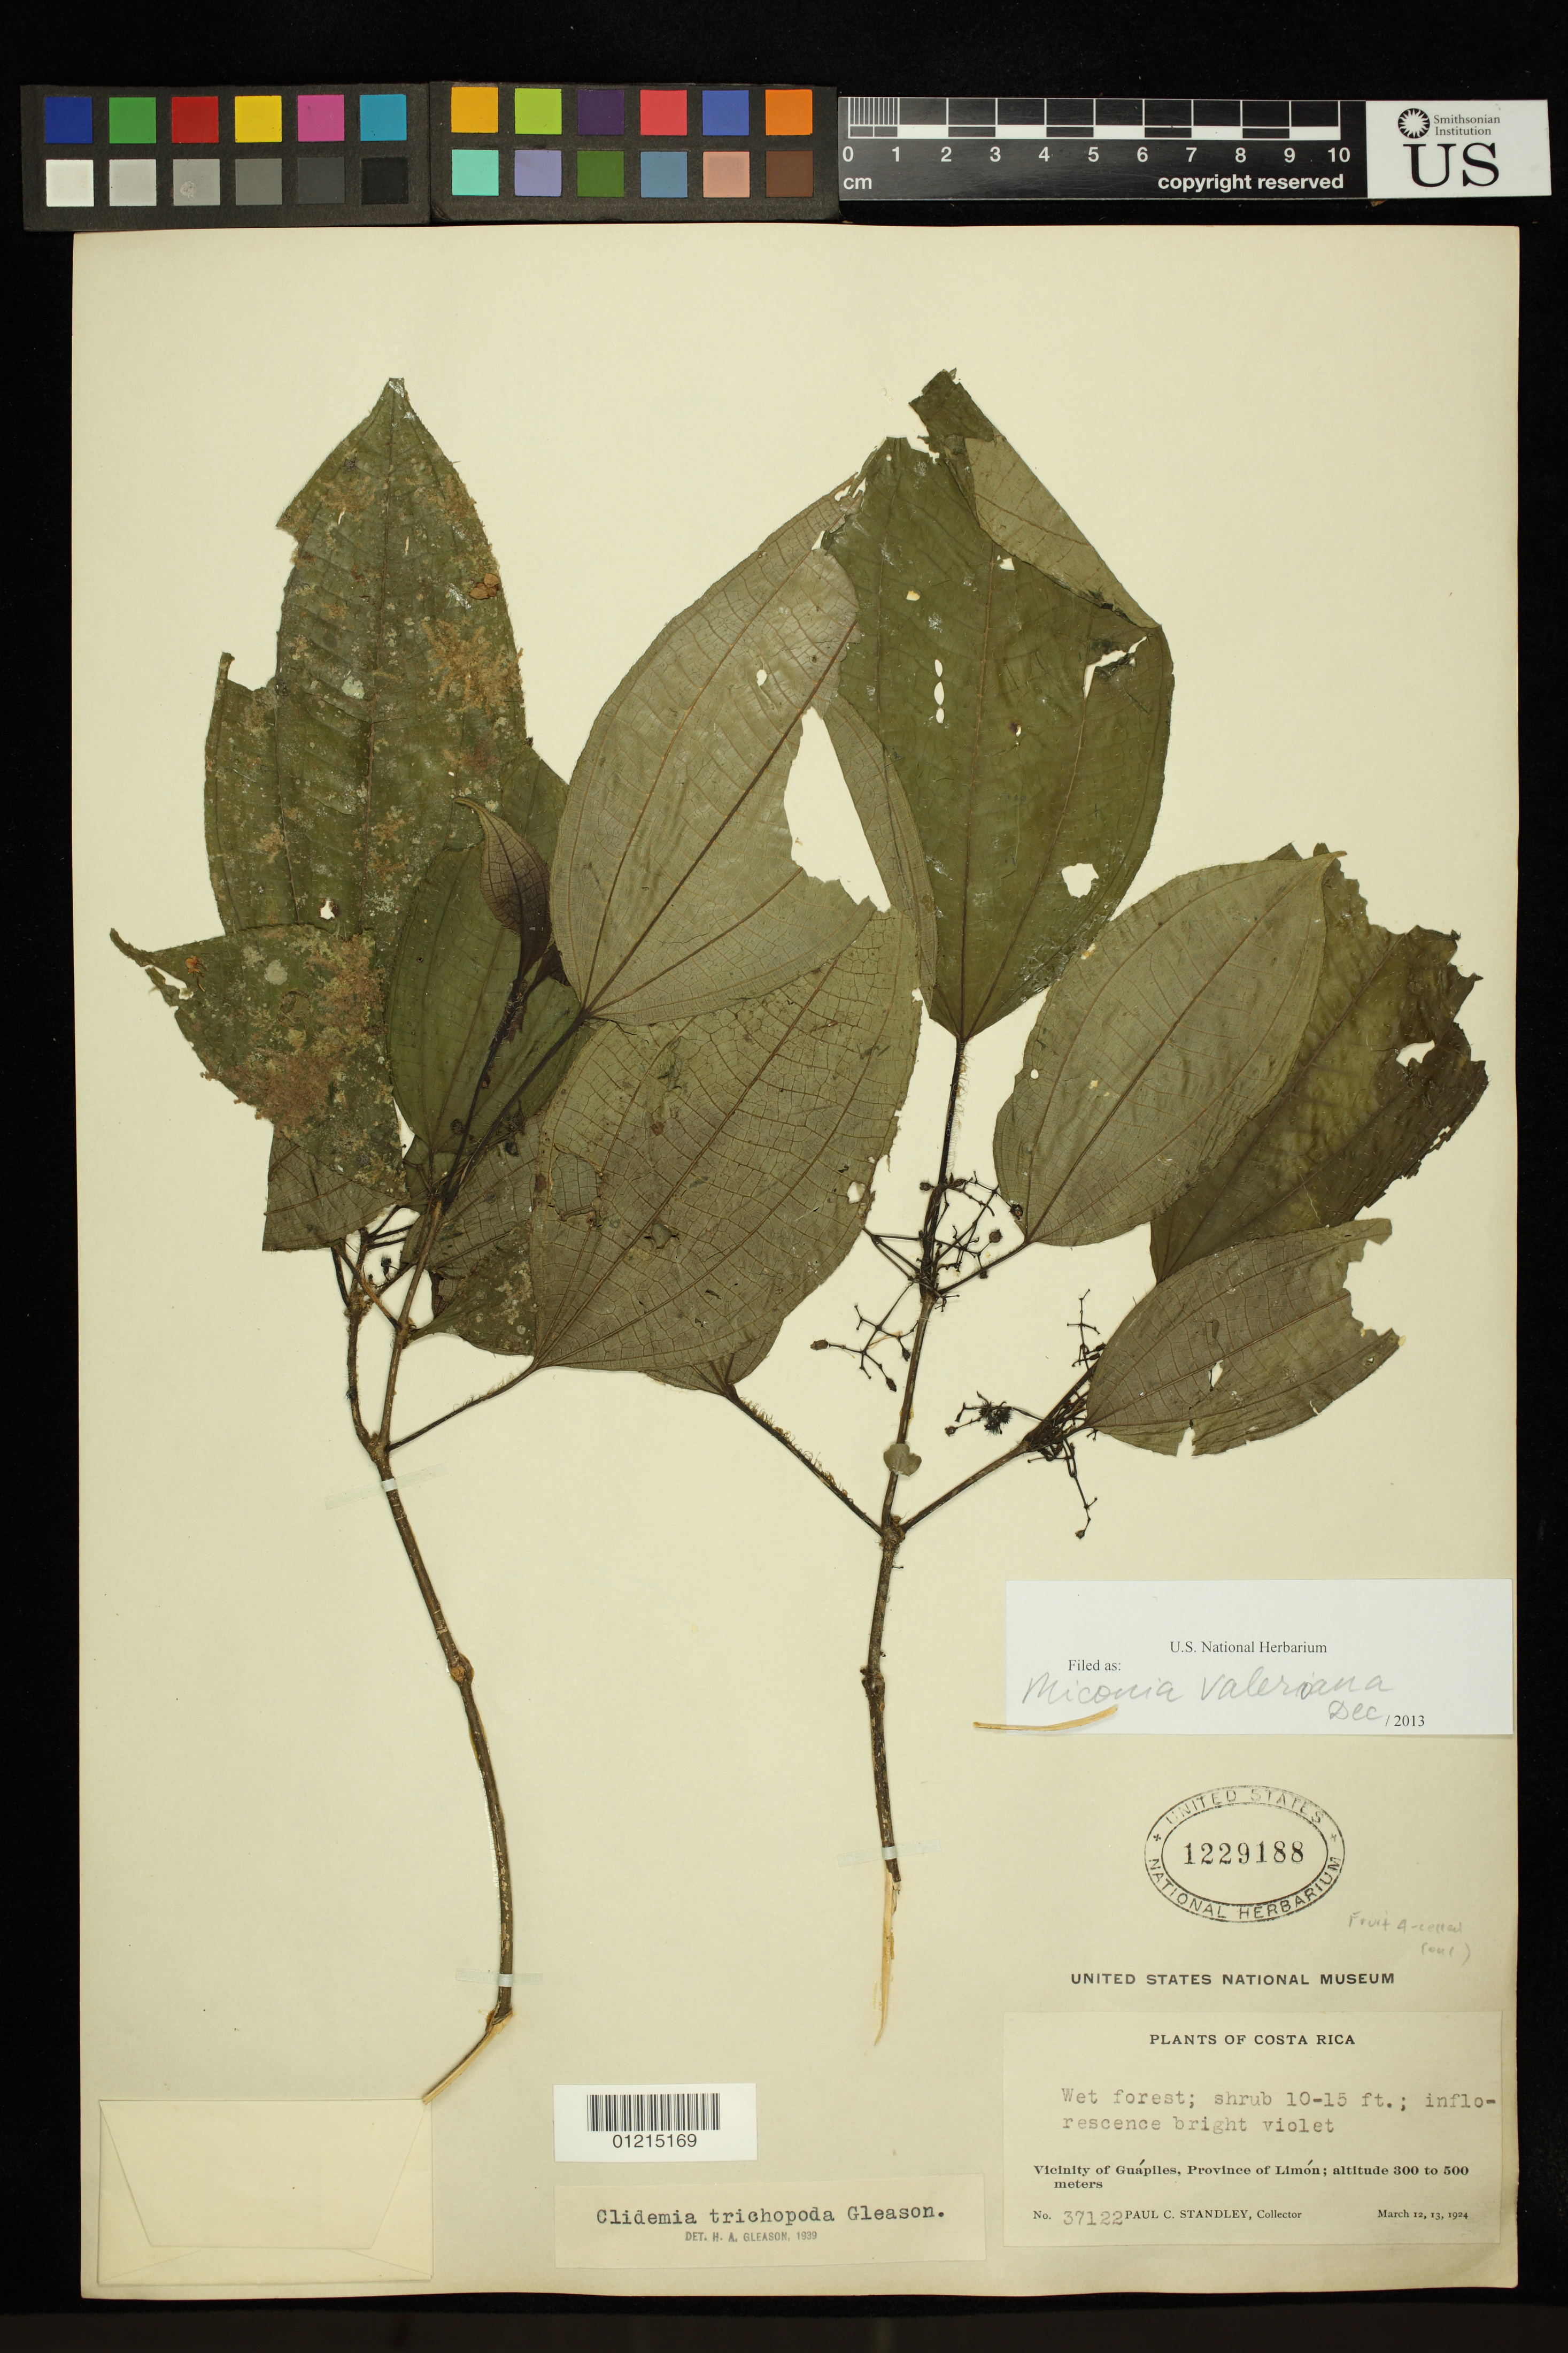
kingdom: Plantae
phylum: Tracheophyta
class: Magnoliopsida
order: Myrtales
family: Melastomataceae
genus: Miconia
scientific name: Miconia valerioana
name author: (Standl.) Wurdack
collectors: P. C. Standley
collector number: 37122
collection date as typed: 12-13 Mar 1924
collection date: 1924-03-12/1924-03-13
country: Costa Rica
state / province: Limón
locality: Vicinity of Guapiles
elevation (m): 300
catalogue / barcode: US 1229188